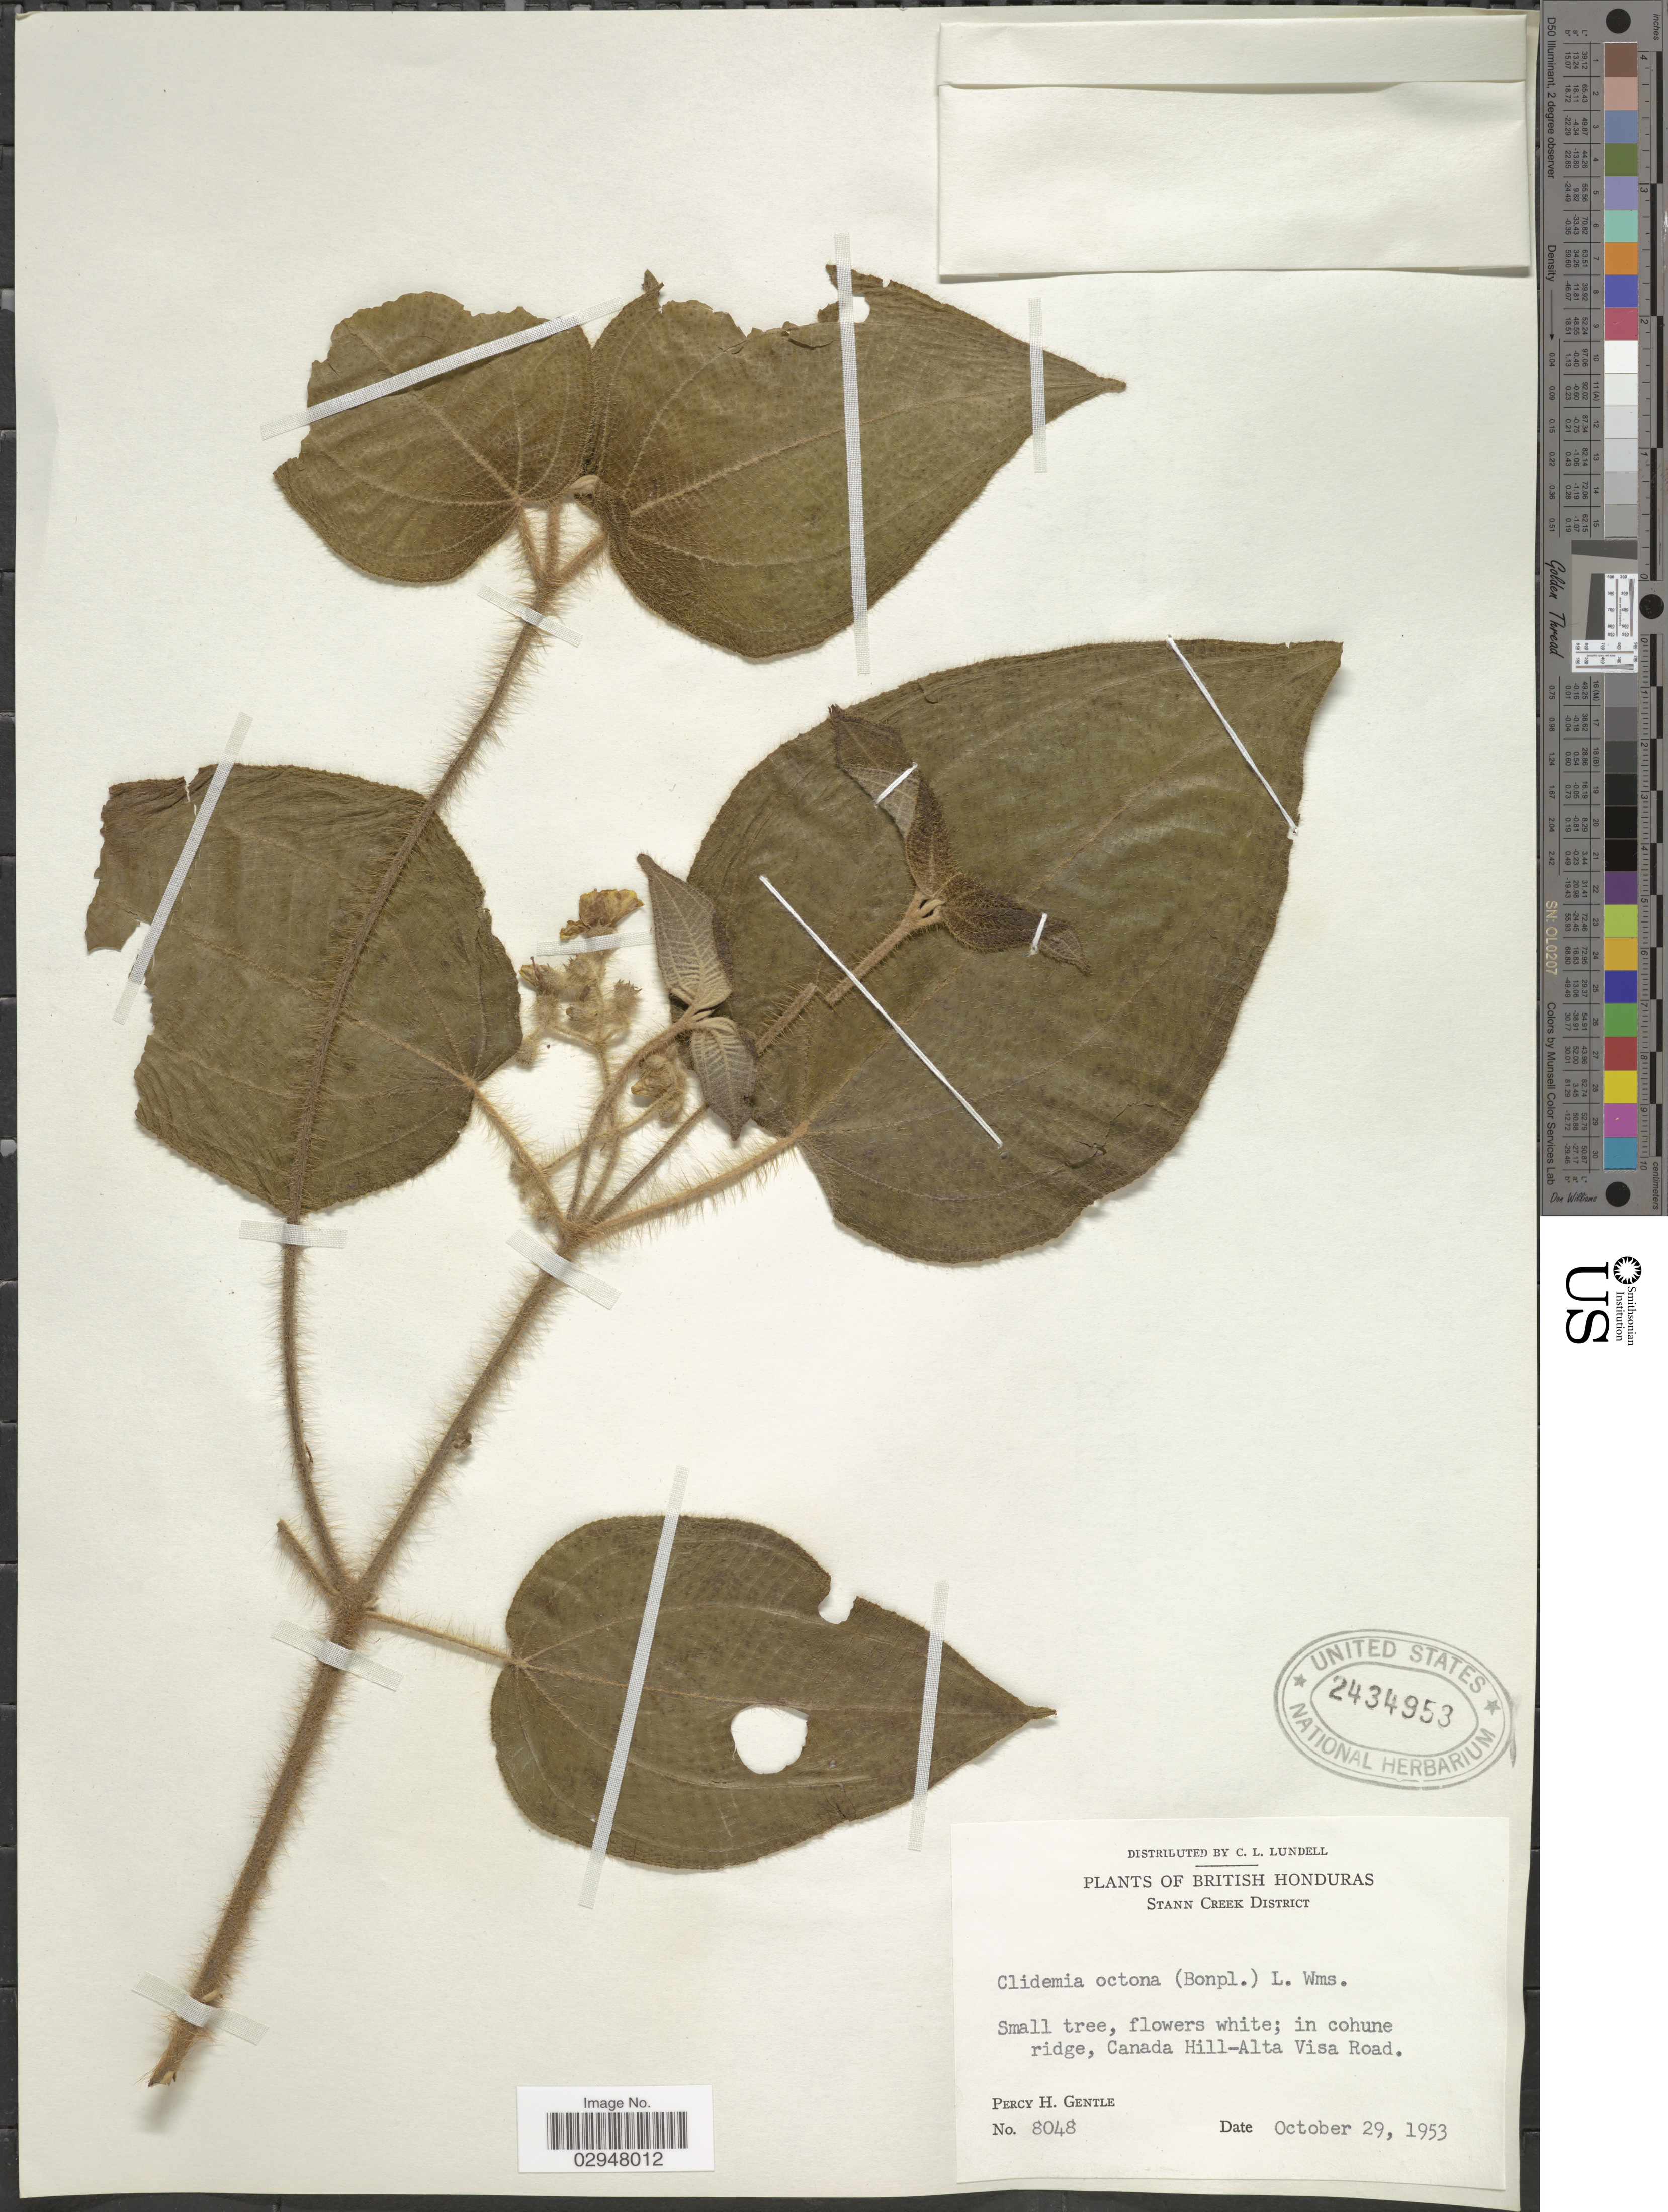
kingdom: Plantae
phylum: Tracheophyta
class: Magnoliopsida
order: Myrtales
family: Melastomataceae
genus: Clidemia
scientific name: Clidemia octona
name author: (Bonpl.) L.O. Williams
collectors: P. H. Gentle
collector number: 8048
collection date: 1953-10-29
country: Belize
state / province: Stann Creek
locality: British Honduras, Stann Creek District, in cohune ridge, Canada Hill-Alta Visa Road.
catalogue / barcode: US 2434953